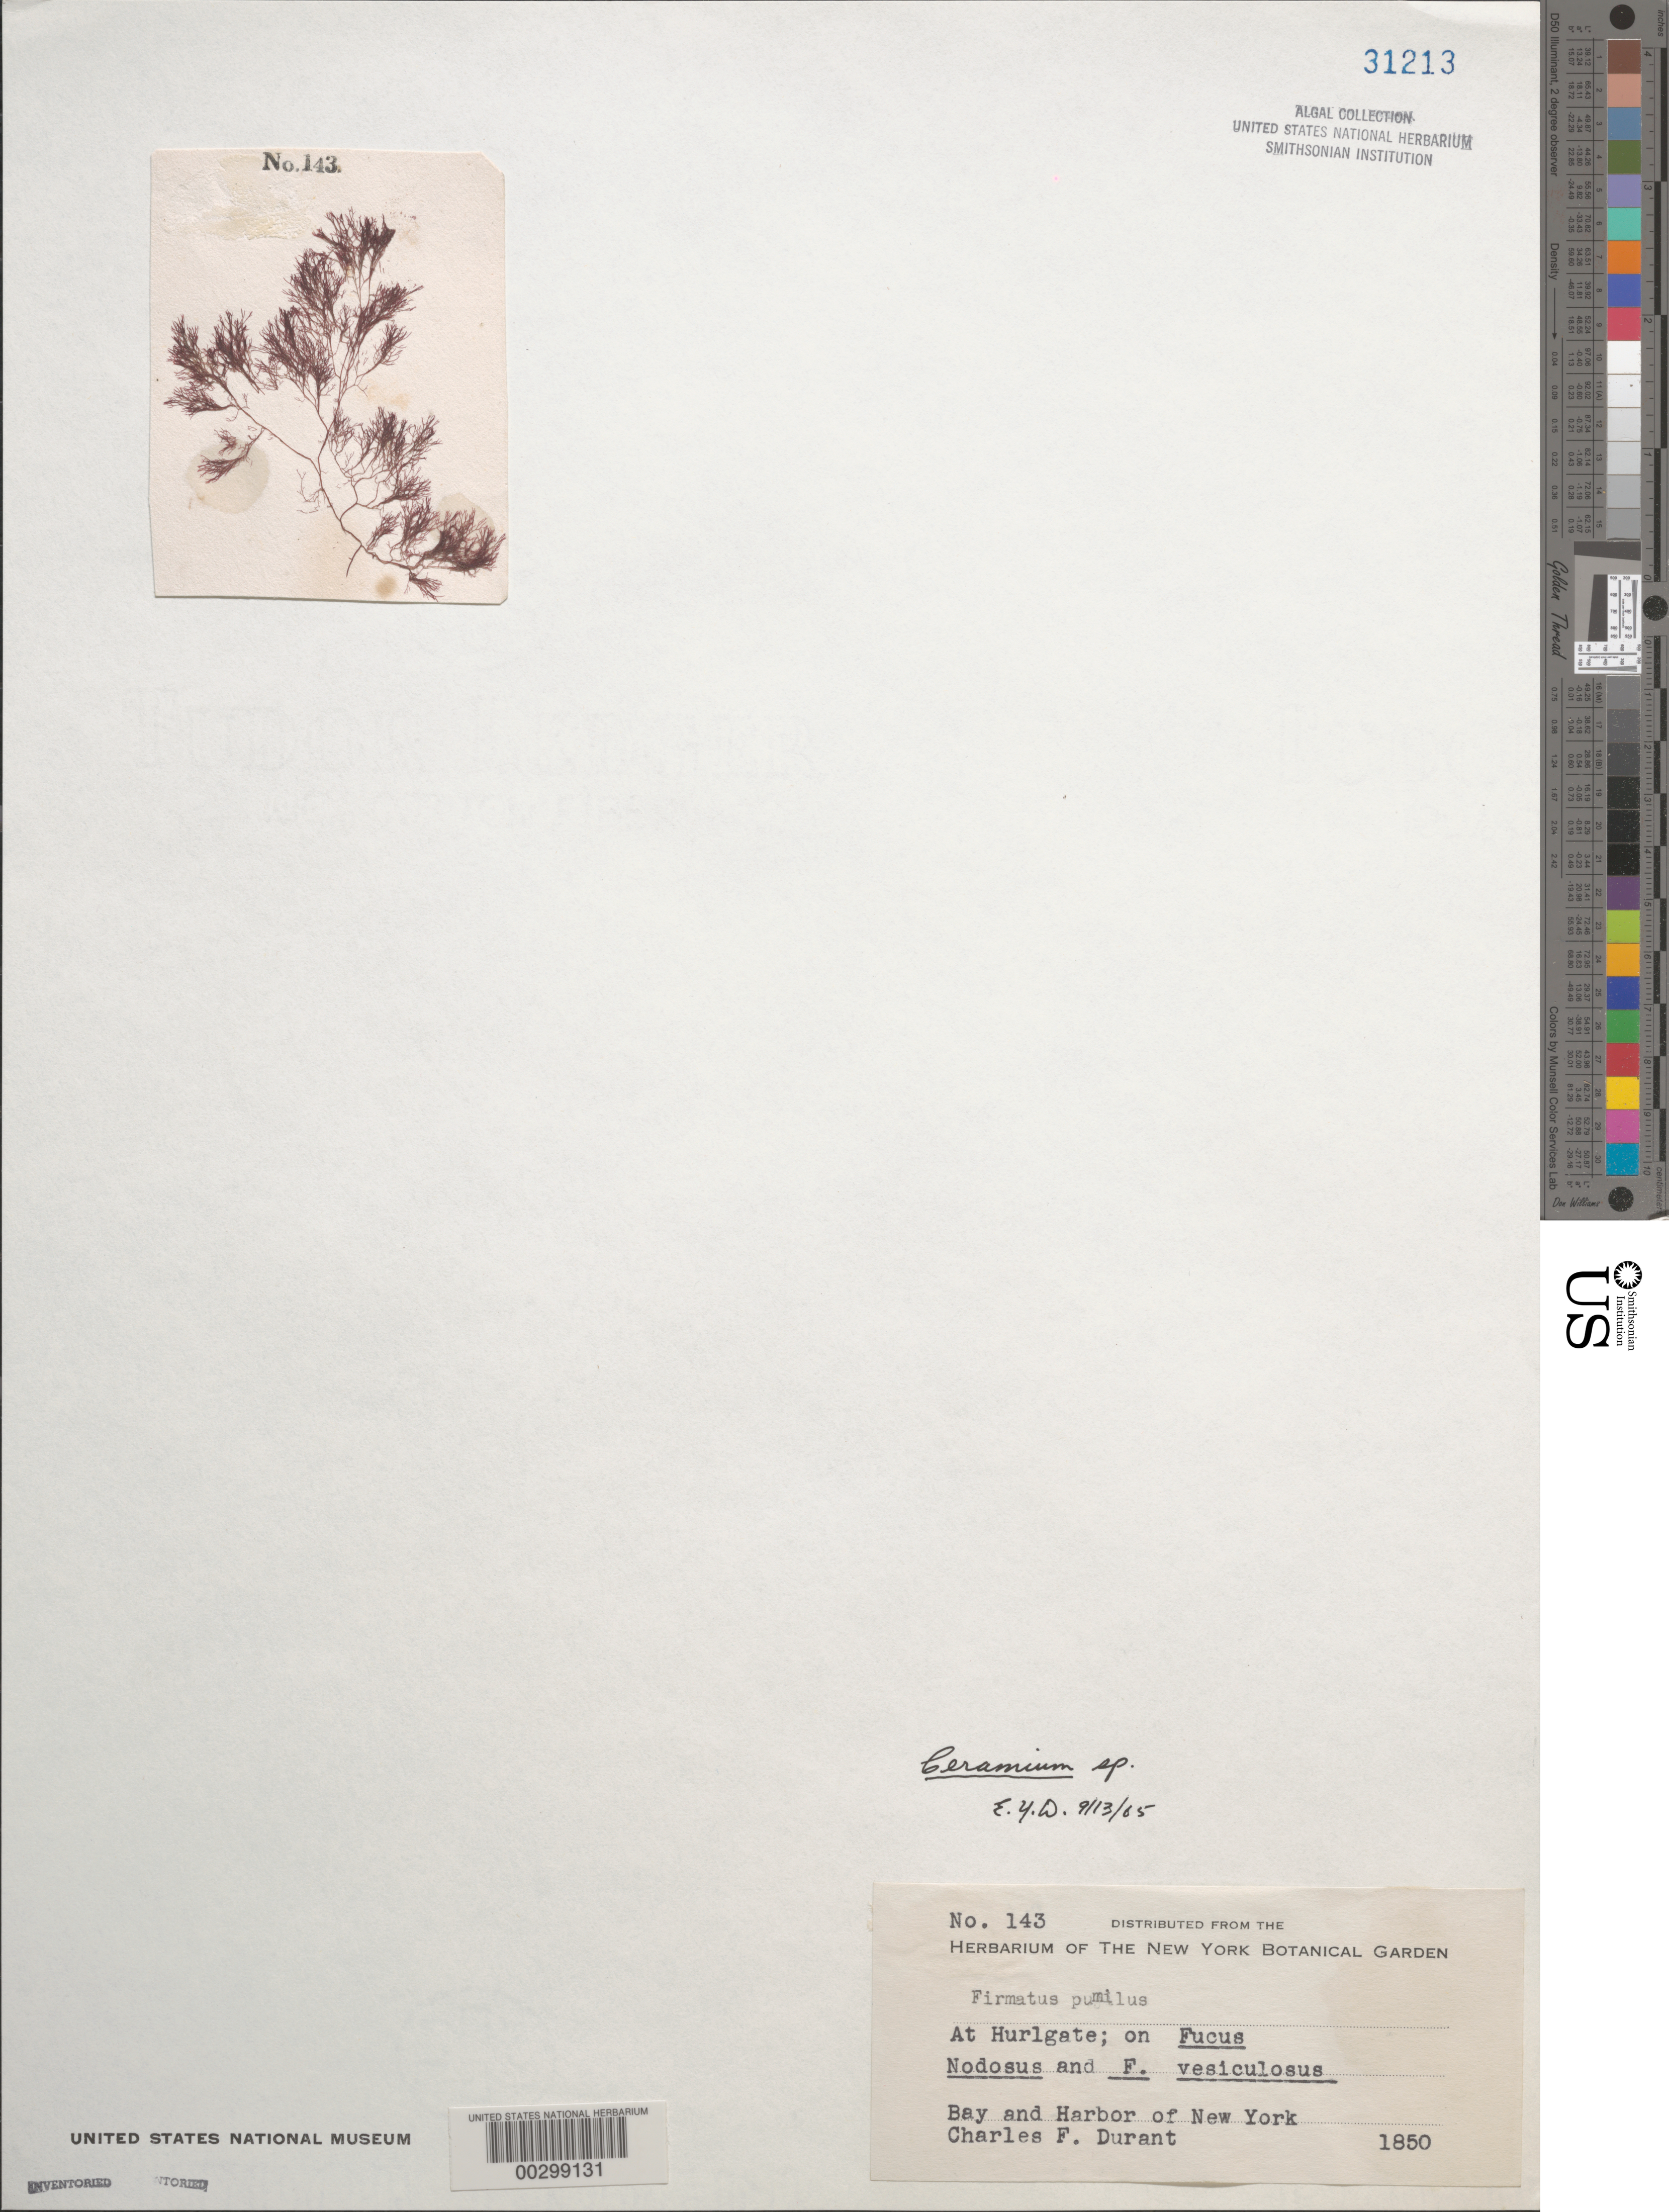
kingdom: Plantae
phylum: Rhodophyta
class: Florideophyceae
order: Ceramiales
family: Ceramiaceae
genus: Ceramium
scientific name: Ceramium sp.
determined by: Dawson, E. Y.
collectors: C. Durant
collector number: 143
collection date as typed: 1850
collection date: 1850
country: United States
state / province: New York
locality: Hurlgate, New York Bay and New York Harbor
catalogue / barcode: US 31213